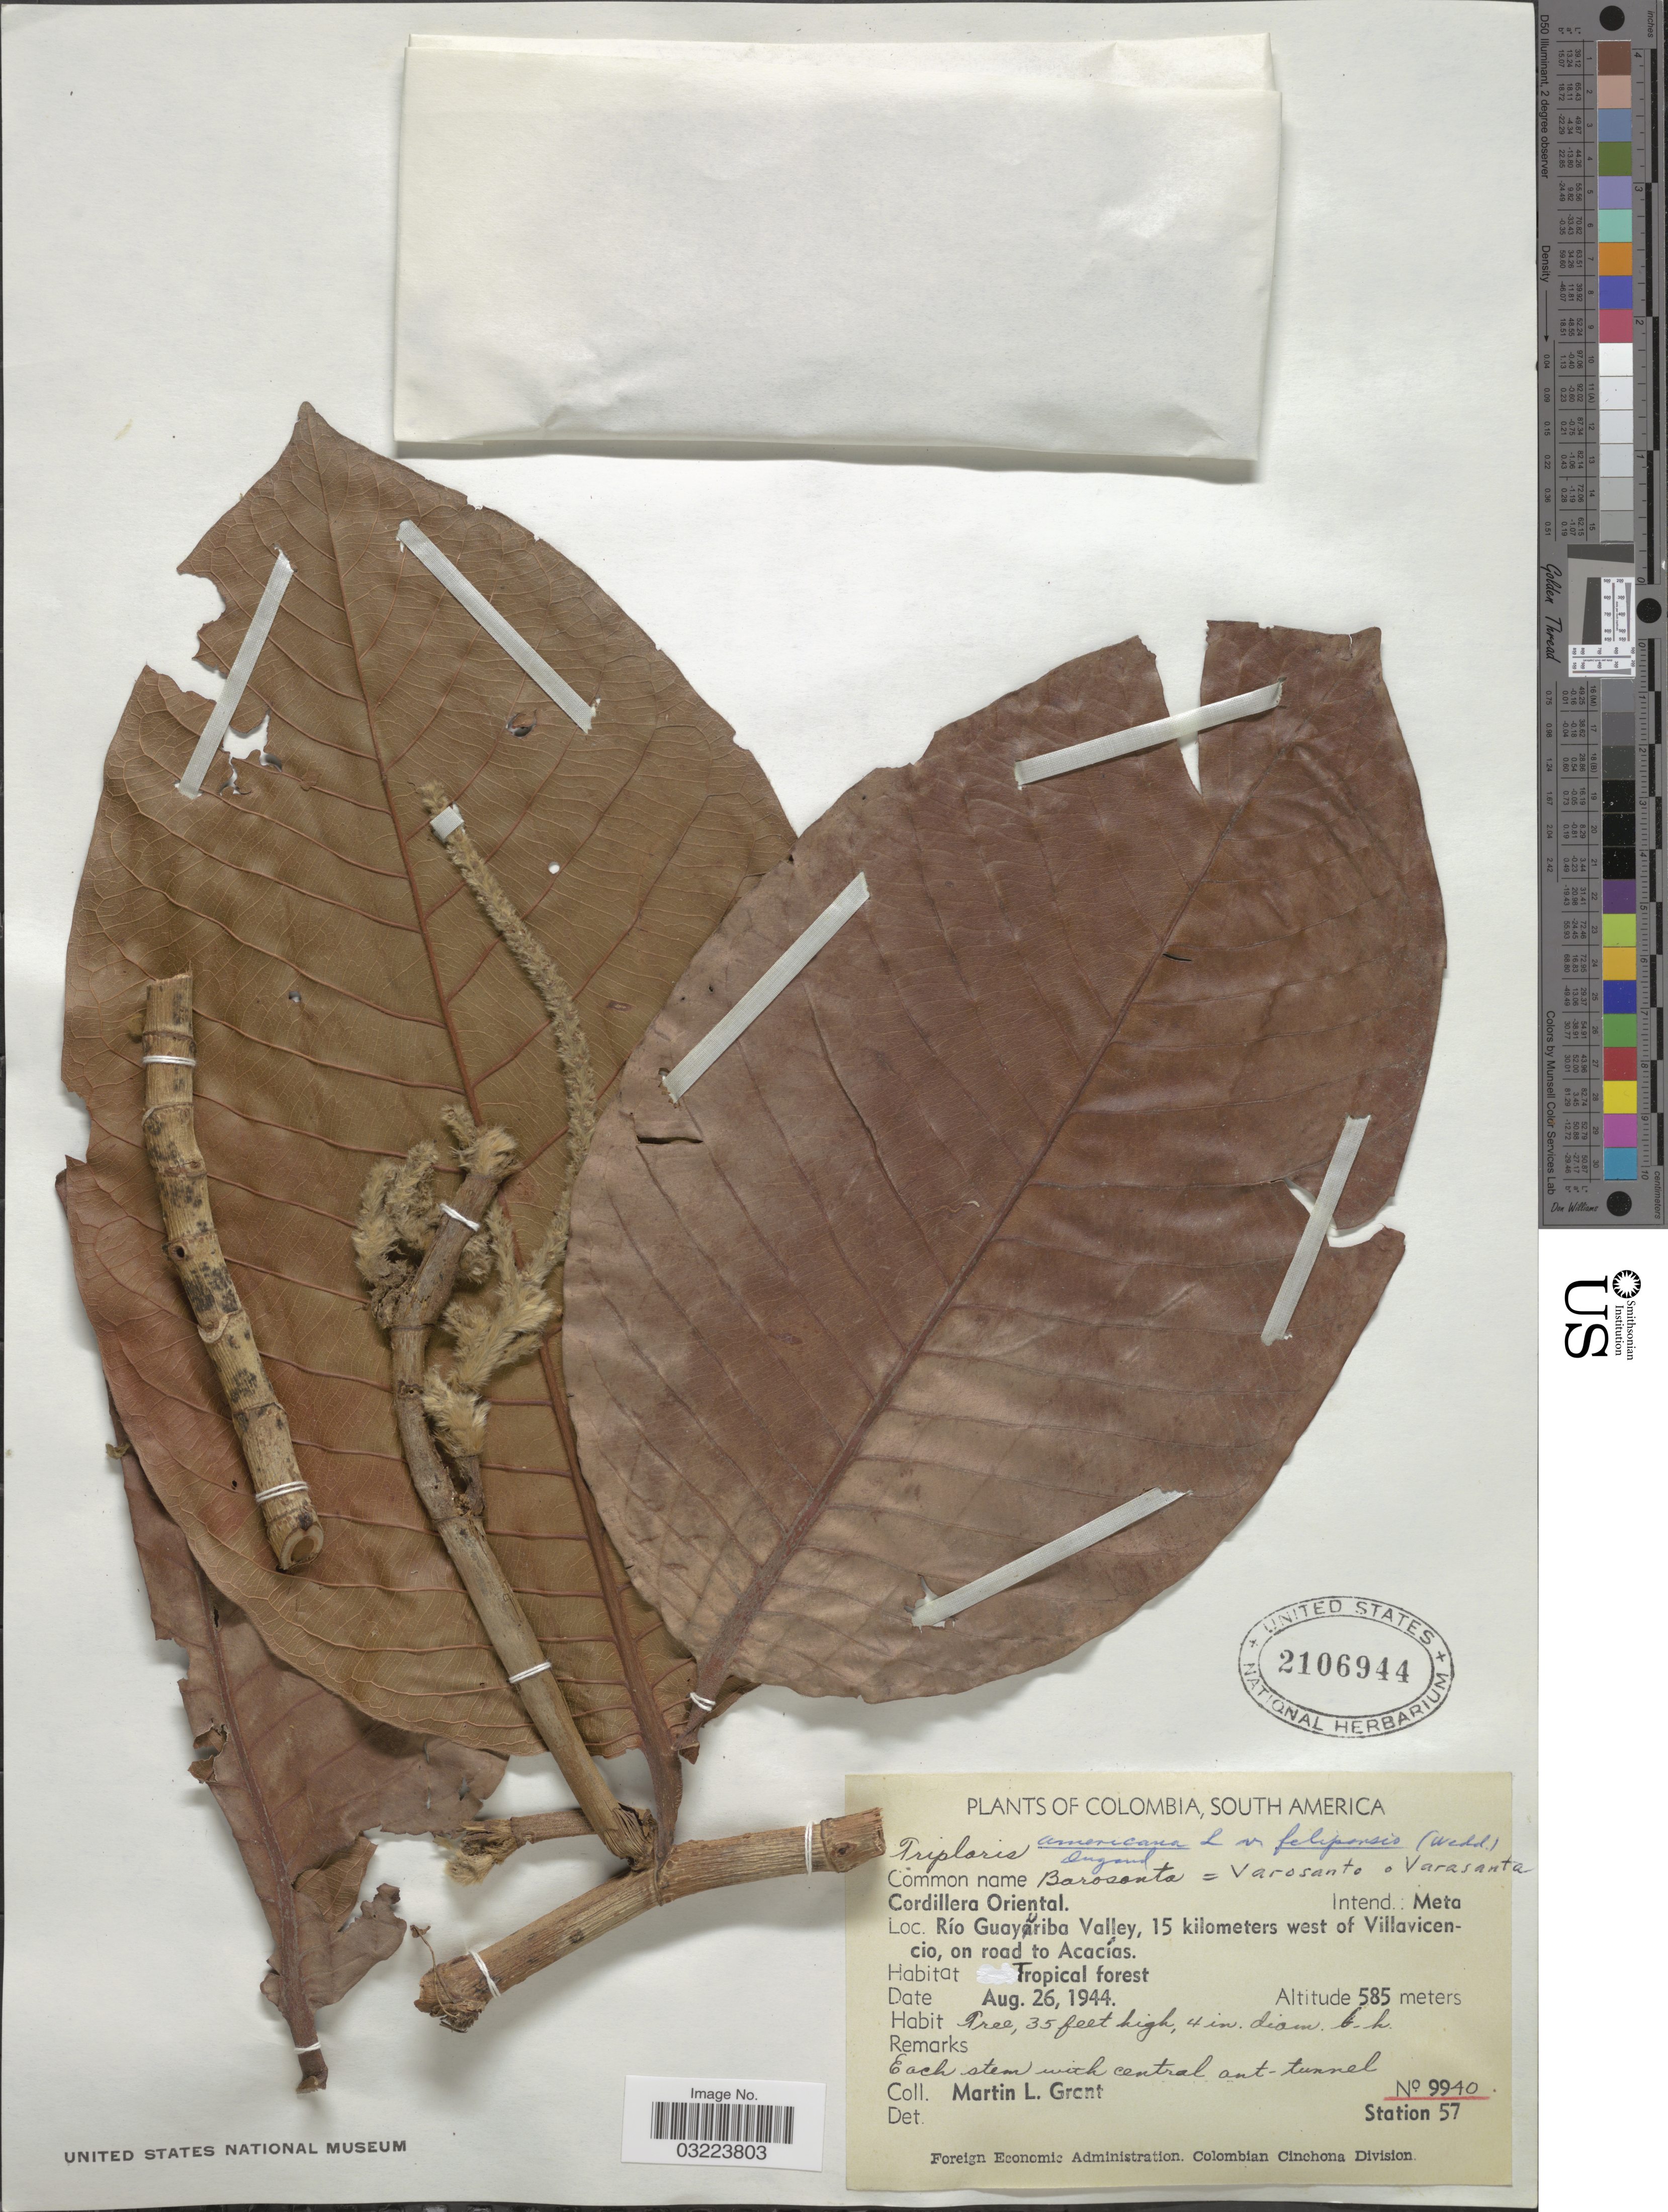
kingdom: Plantae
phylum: Tracheophyta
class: Magnoliopsida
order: Caryophyllales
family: Polygonaceae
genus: Triplaris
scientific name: Triplaris americana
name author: L.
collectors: M. L. Grant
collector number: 9940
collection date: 1944-08-26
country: Colombia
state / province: Meta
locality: Cordillera Oriental. Intend: Meta. Río Guayuriba Valley, 15 kilometers west of Villavicencio, on road to Acacías.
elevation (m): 585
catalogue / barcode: US 2106944